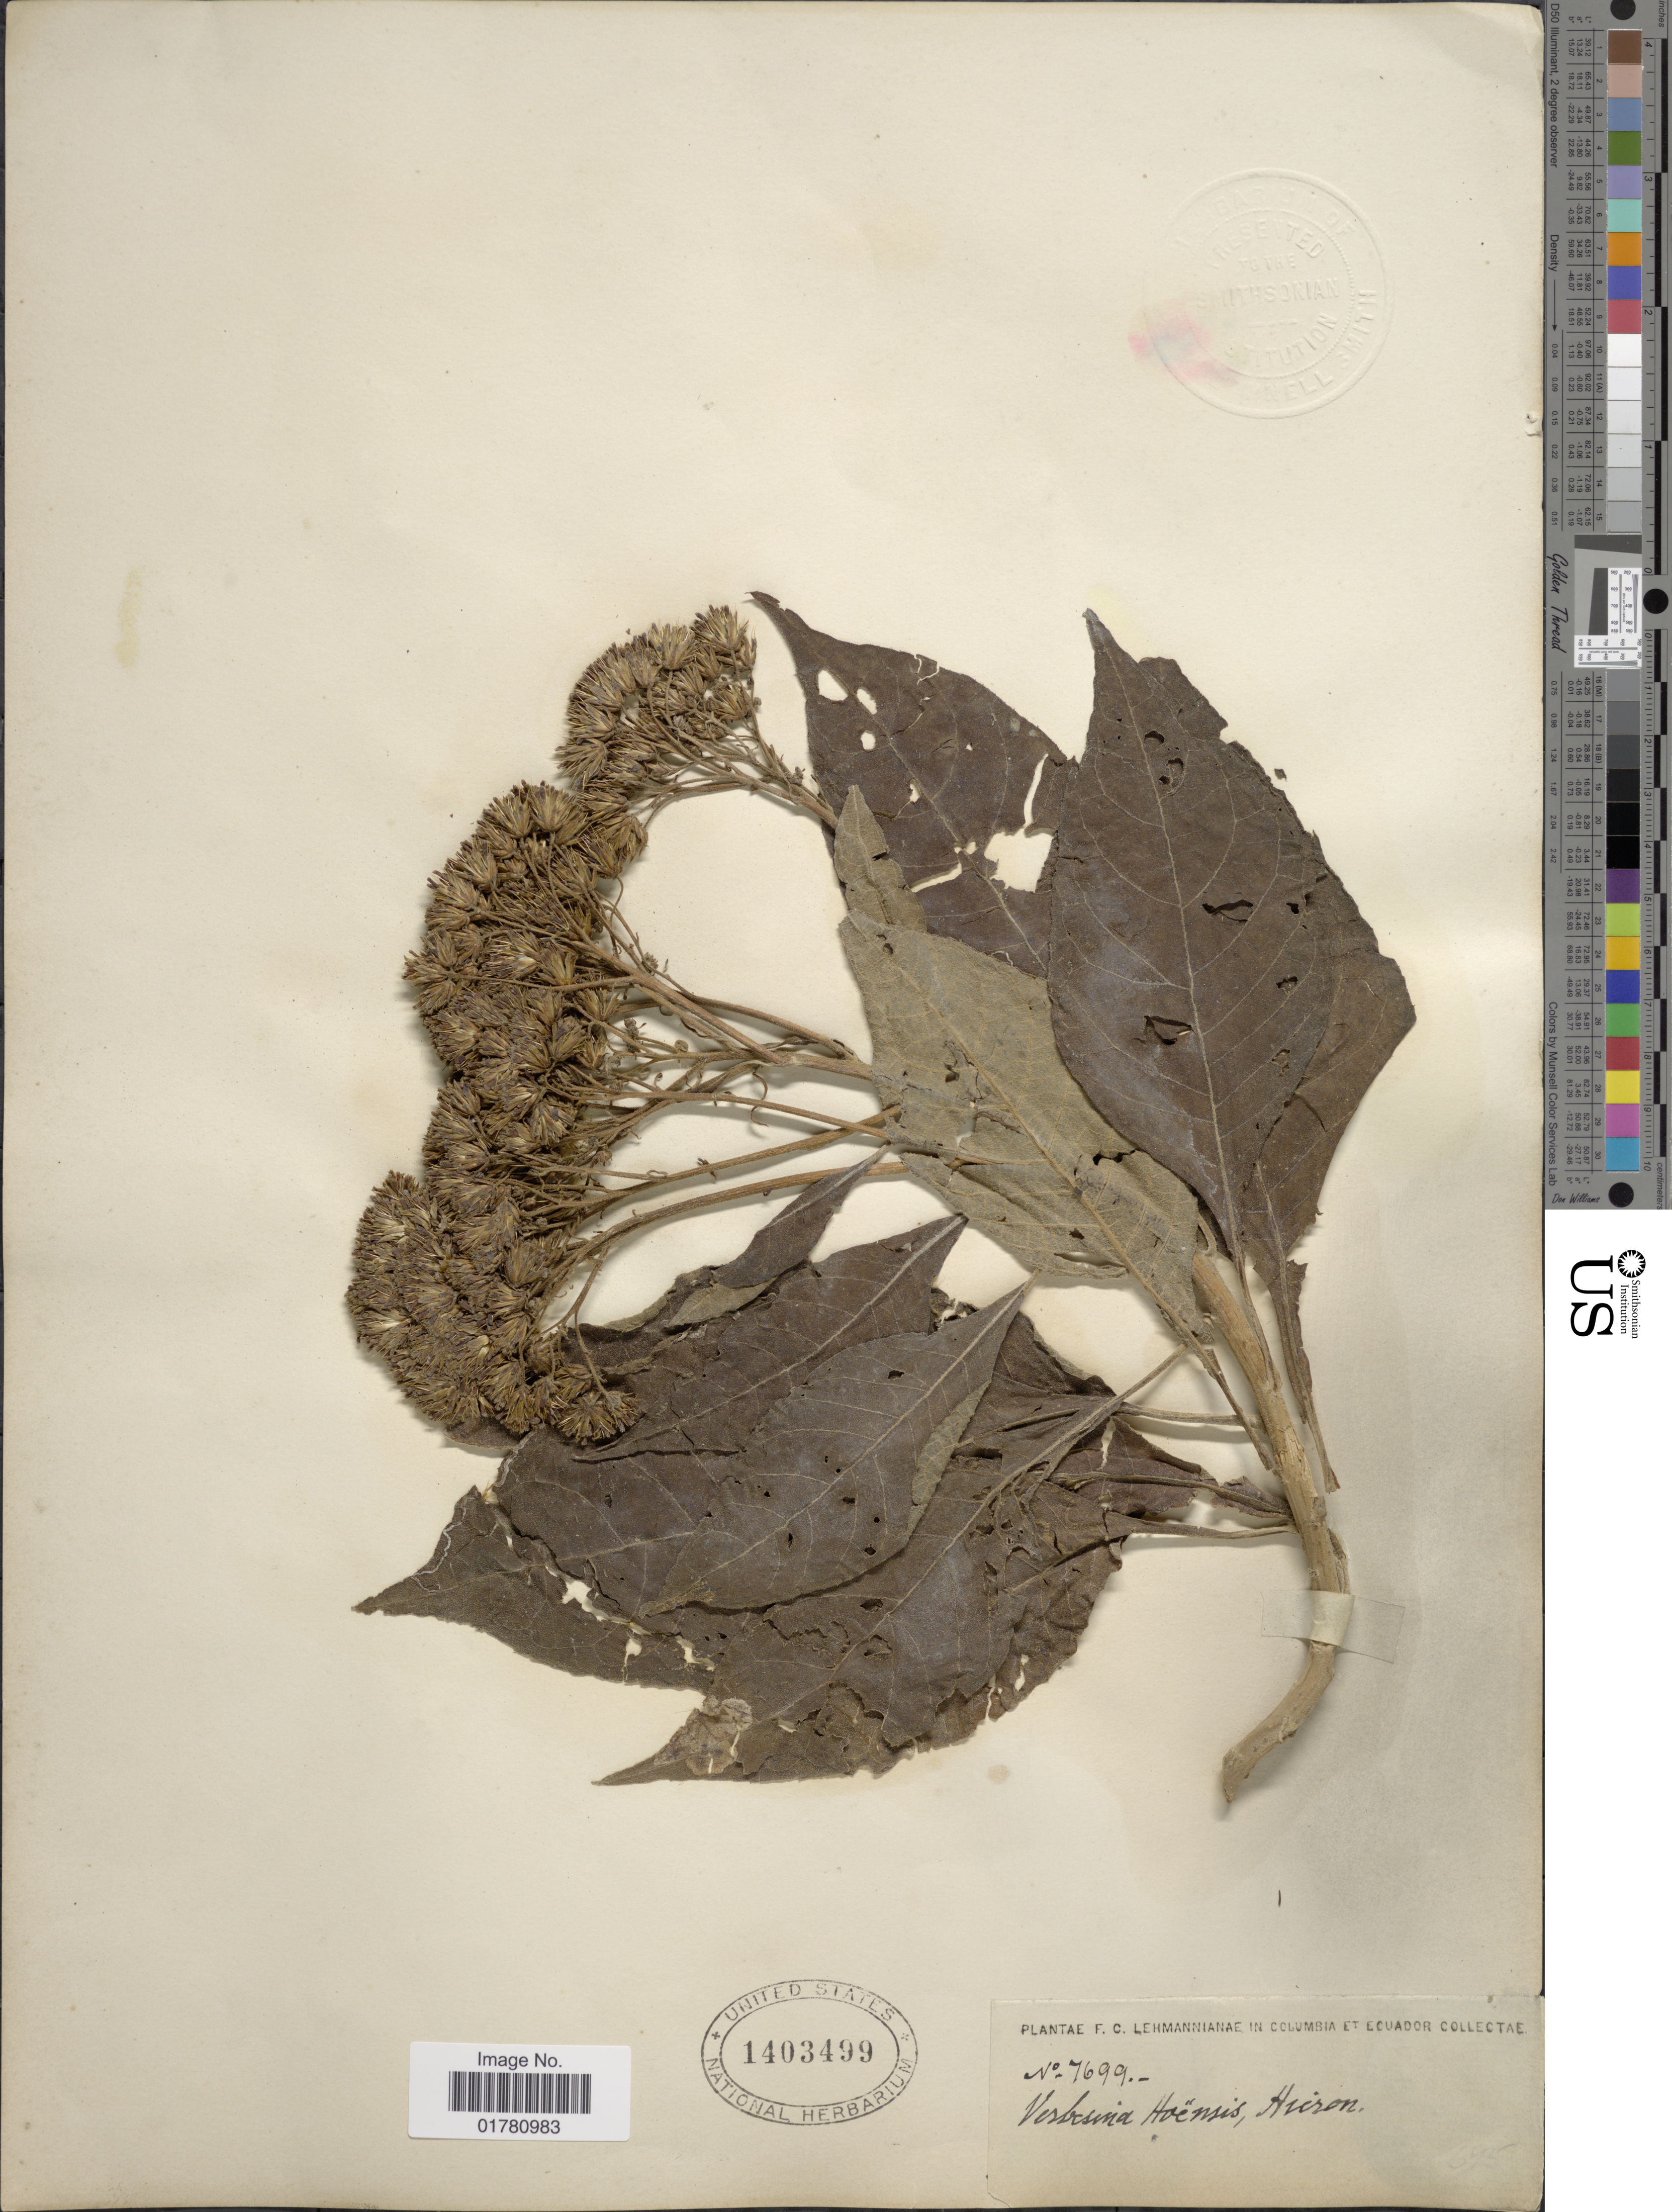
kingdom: Plantae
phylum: Tracheophyta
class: Magnoliopsida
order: Asterales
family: Asteraceae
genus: Verbesina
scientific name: Verbesina lloensis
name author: Hieron.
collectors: F. C. Lehmann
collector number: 7699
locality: In columbia et Ecuador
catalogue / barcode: US 1403499